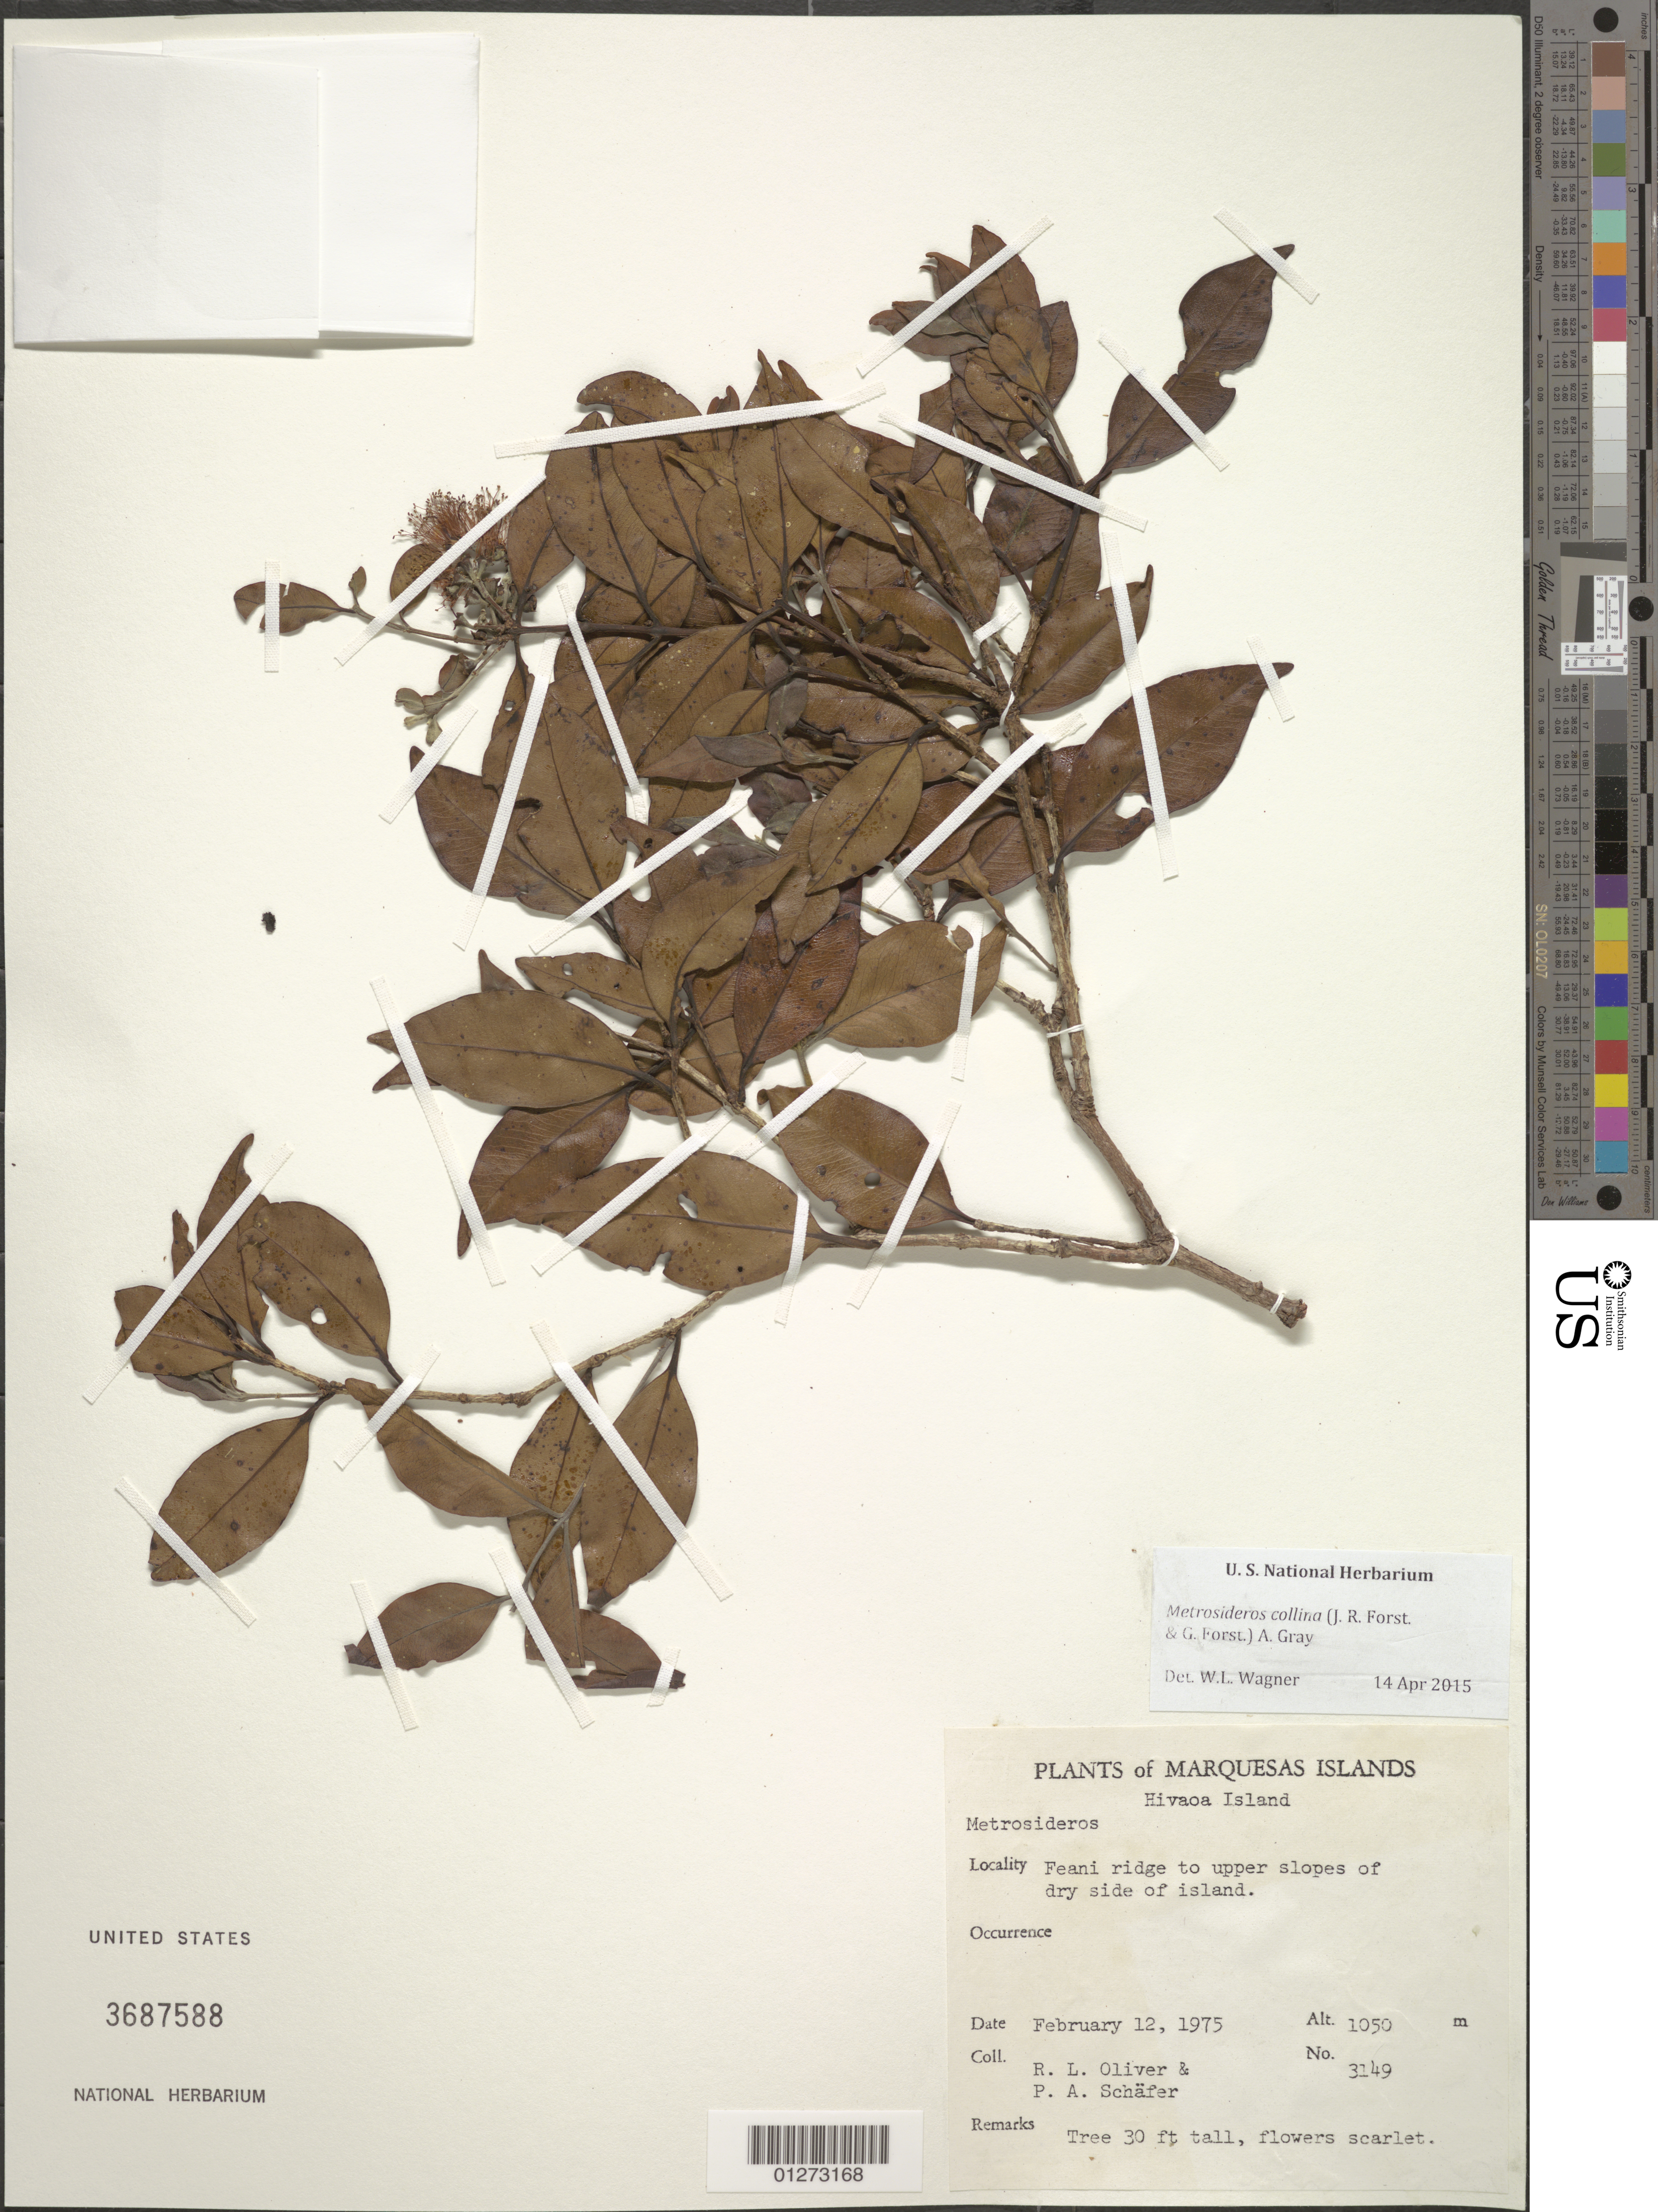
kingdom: Plantae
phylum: Tracheophyta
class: Magnoliopsida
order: Myrtales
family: Myrtaceae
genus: Metrosideros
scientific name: Metrosideros collina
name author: (J.R. Forst. & G. Forst.) A. Gray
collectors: R. L. Oliver & P. A. Schäfer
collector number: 3149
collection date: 1975-02-12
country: French Polynesia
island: Hiva Oa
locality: Feani ridge to upper slopes of dry side of island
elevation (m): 1050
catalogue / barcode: US 3687588